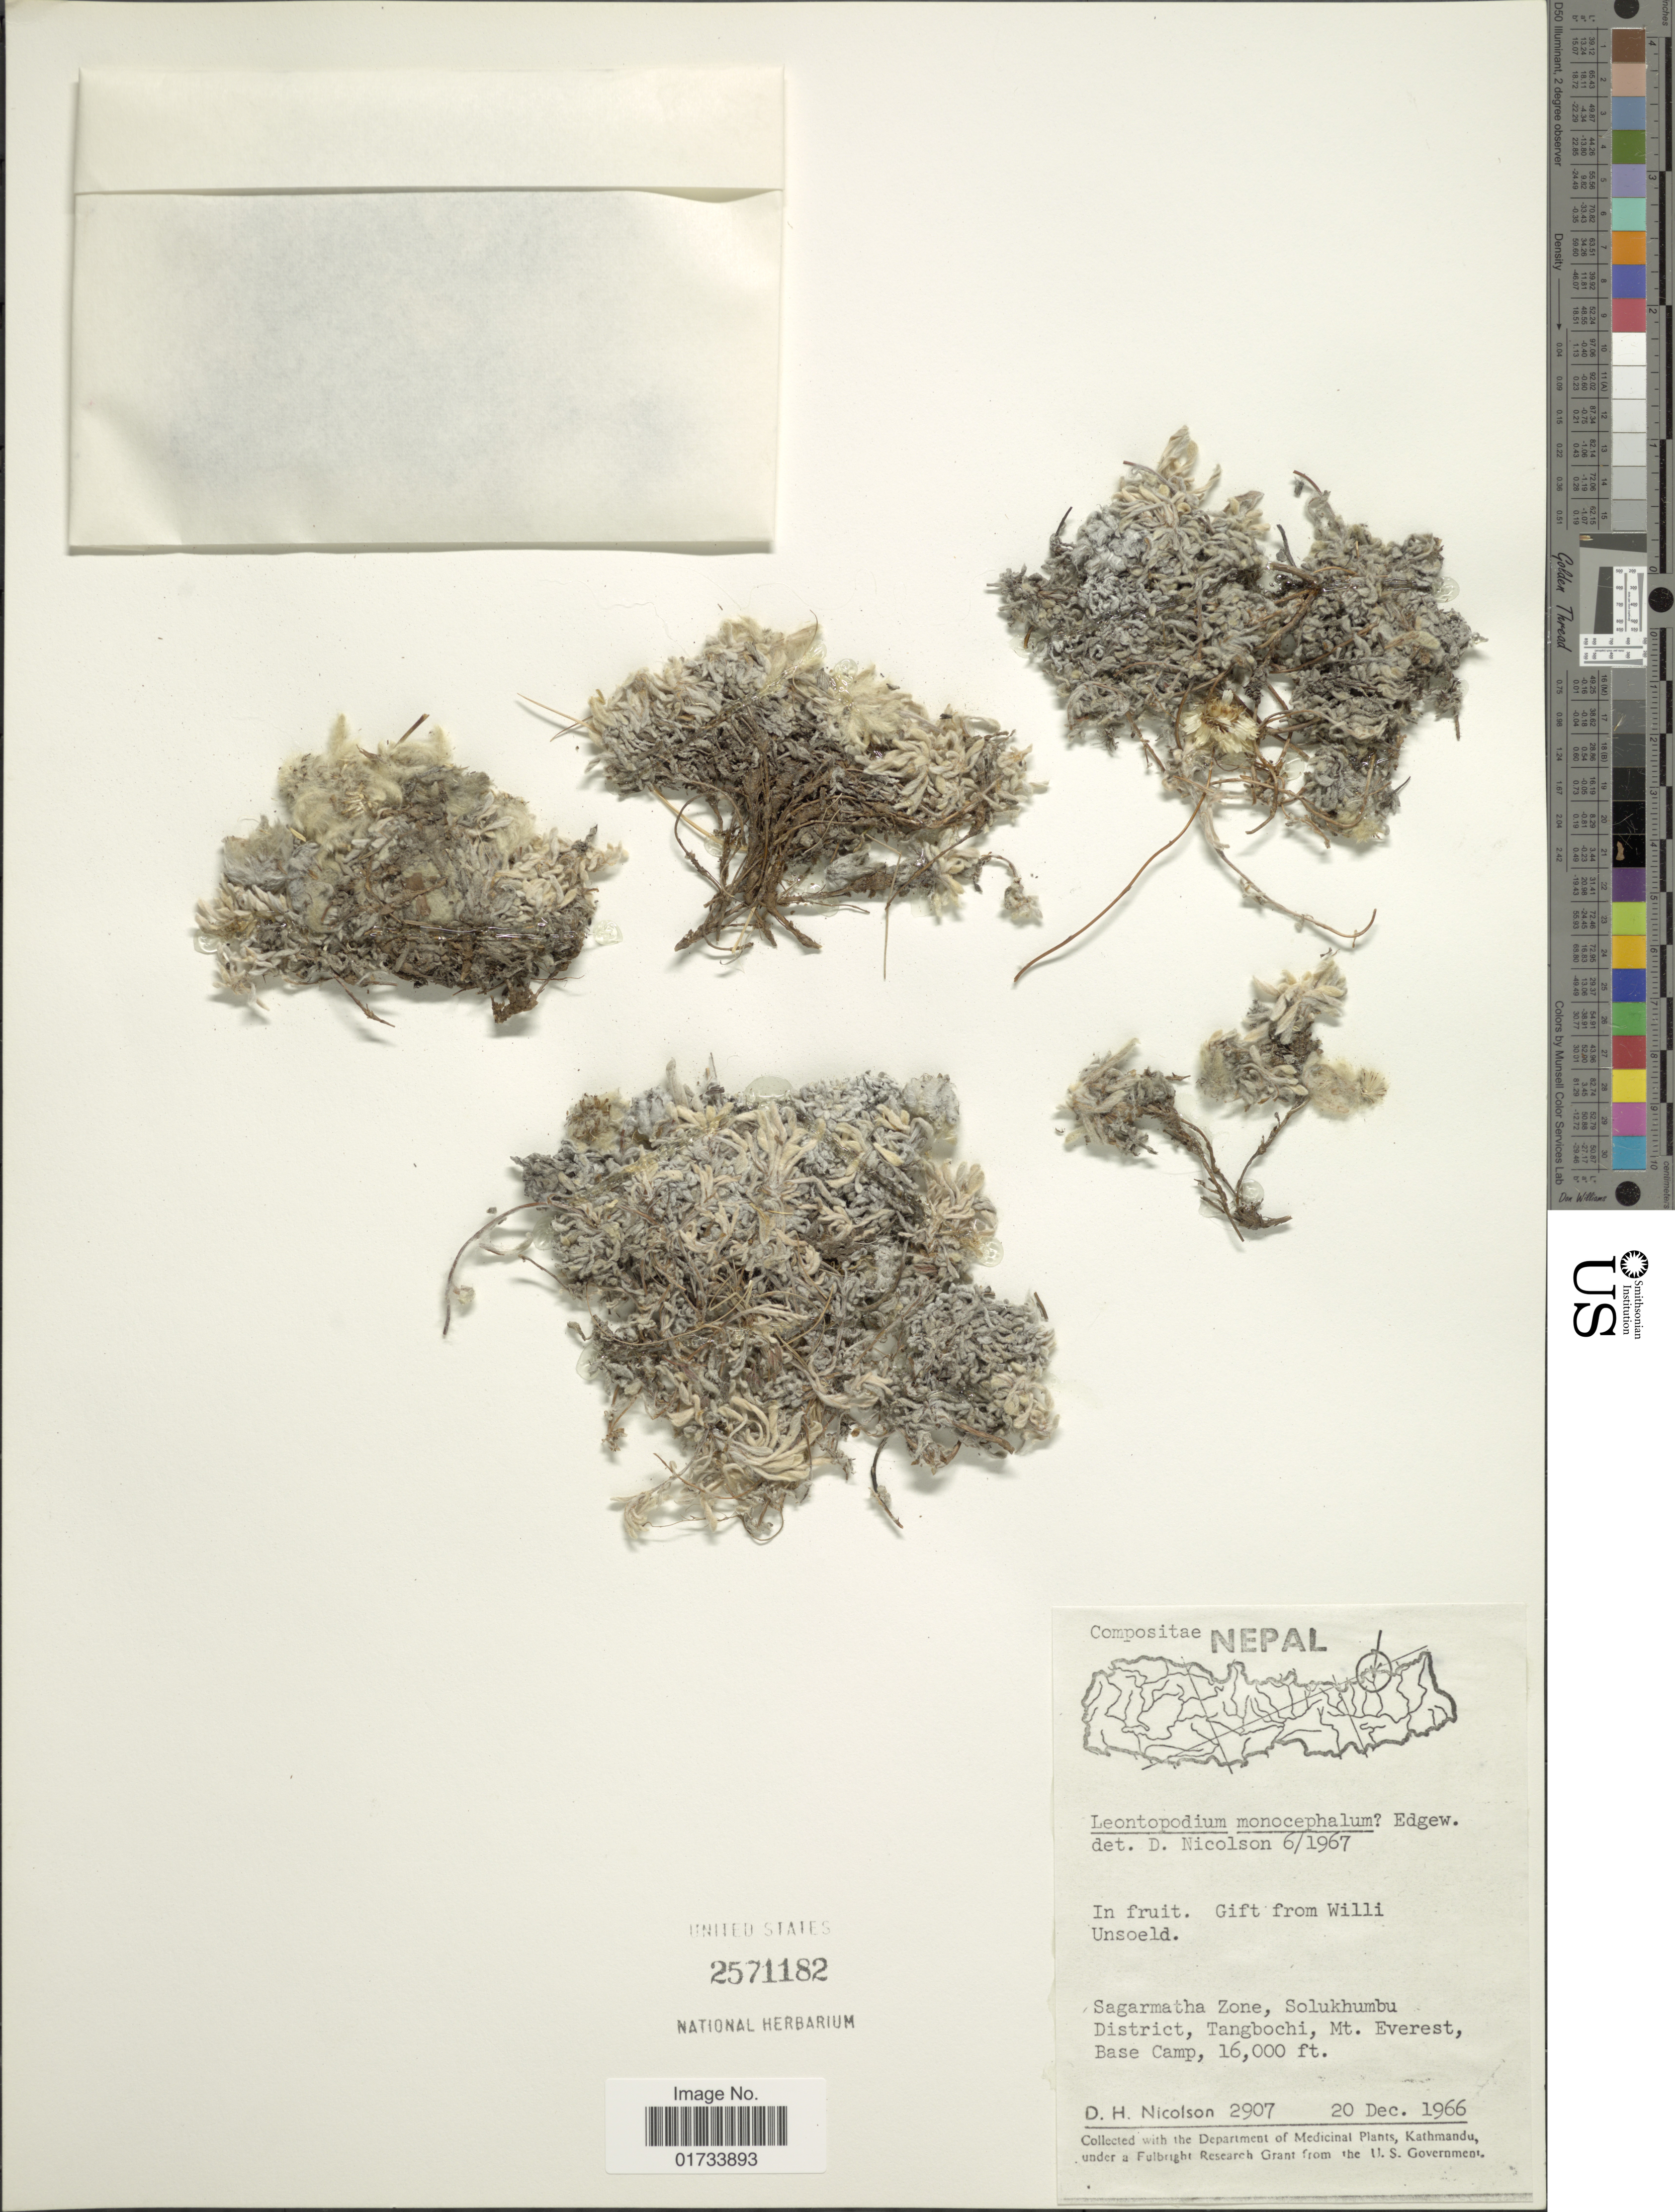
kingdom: Plantae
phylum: Tracheophyta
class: Magnoliopsida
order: Asterales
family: Asteraceae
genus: Leontopodium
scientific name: Leontopodium monocephalum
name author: Edgew.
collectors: D. H. Nicolson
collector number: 2907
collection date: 1966-12-20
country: Nepal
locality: Sagarmatha Zone, Solukhumbu District, Tangbochui, Mt. Everest, Base Camp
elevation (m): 4877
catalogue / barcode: US 2571182